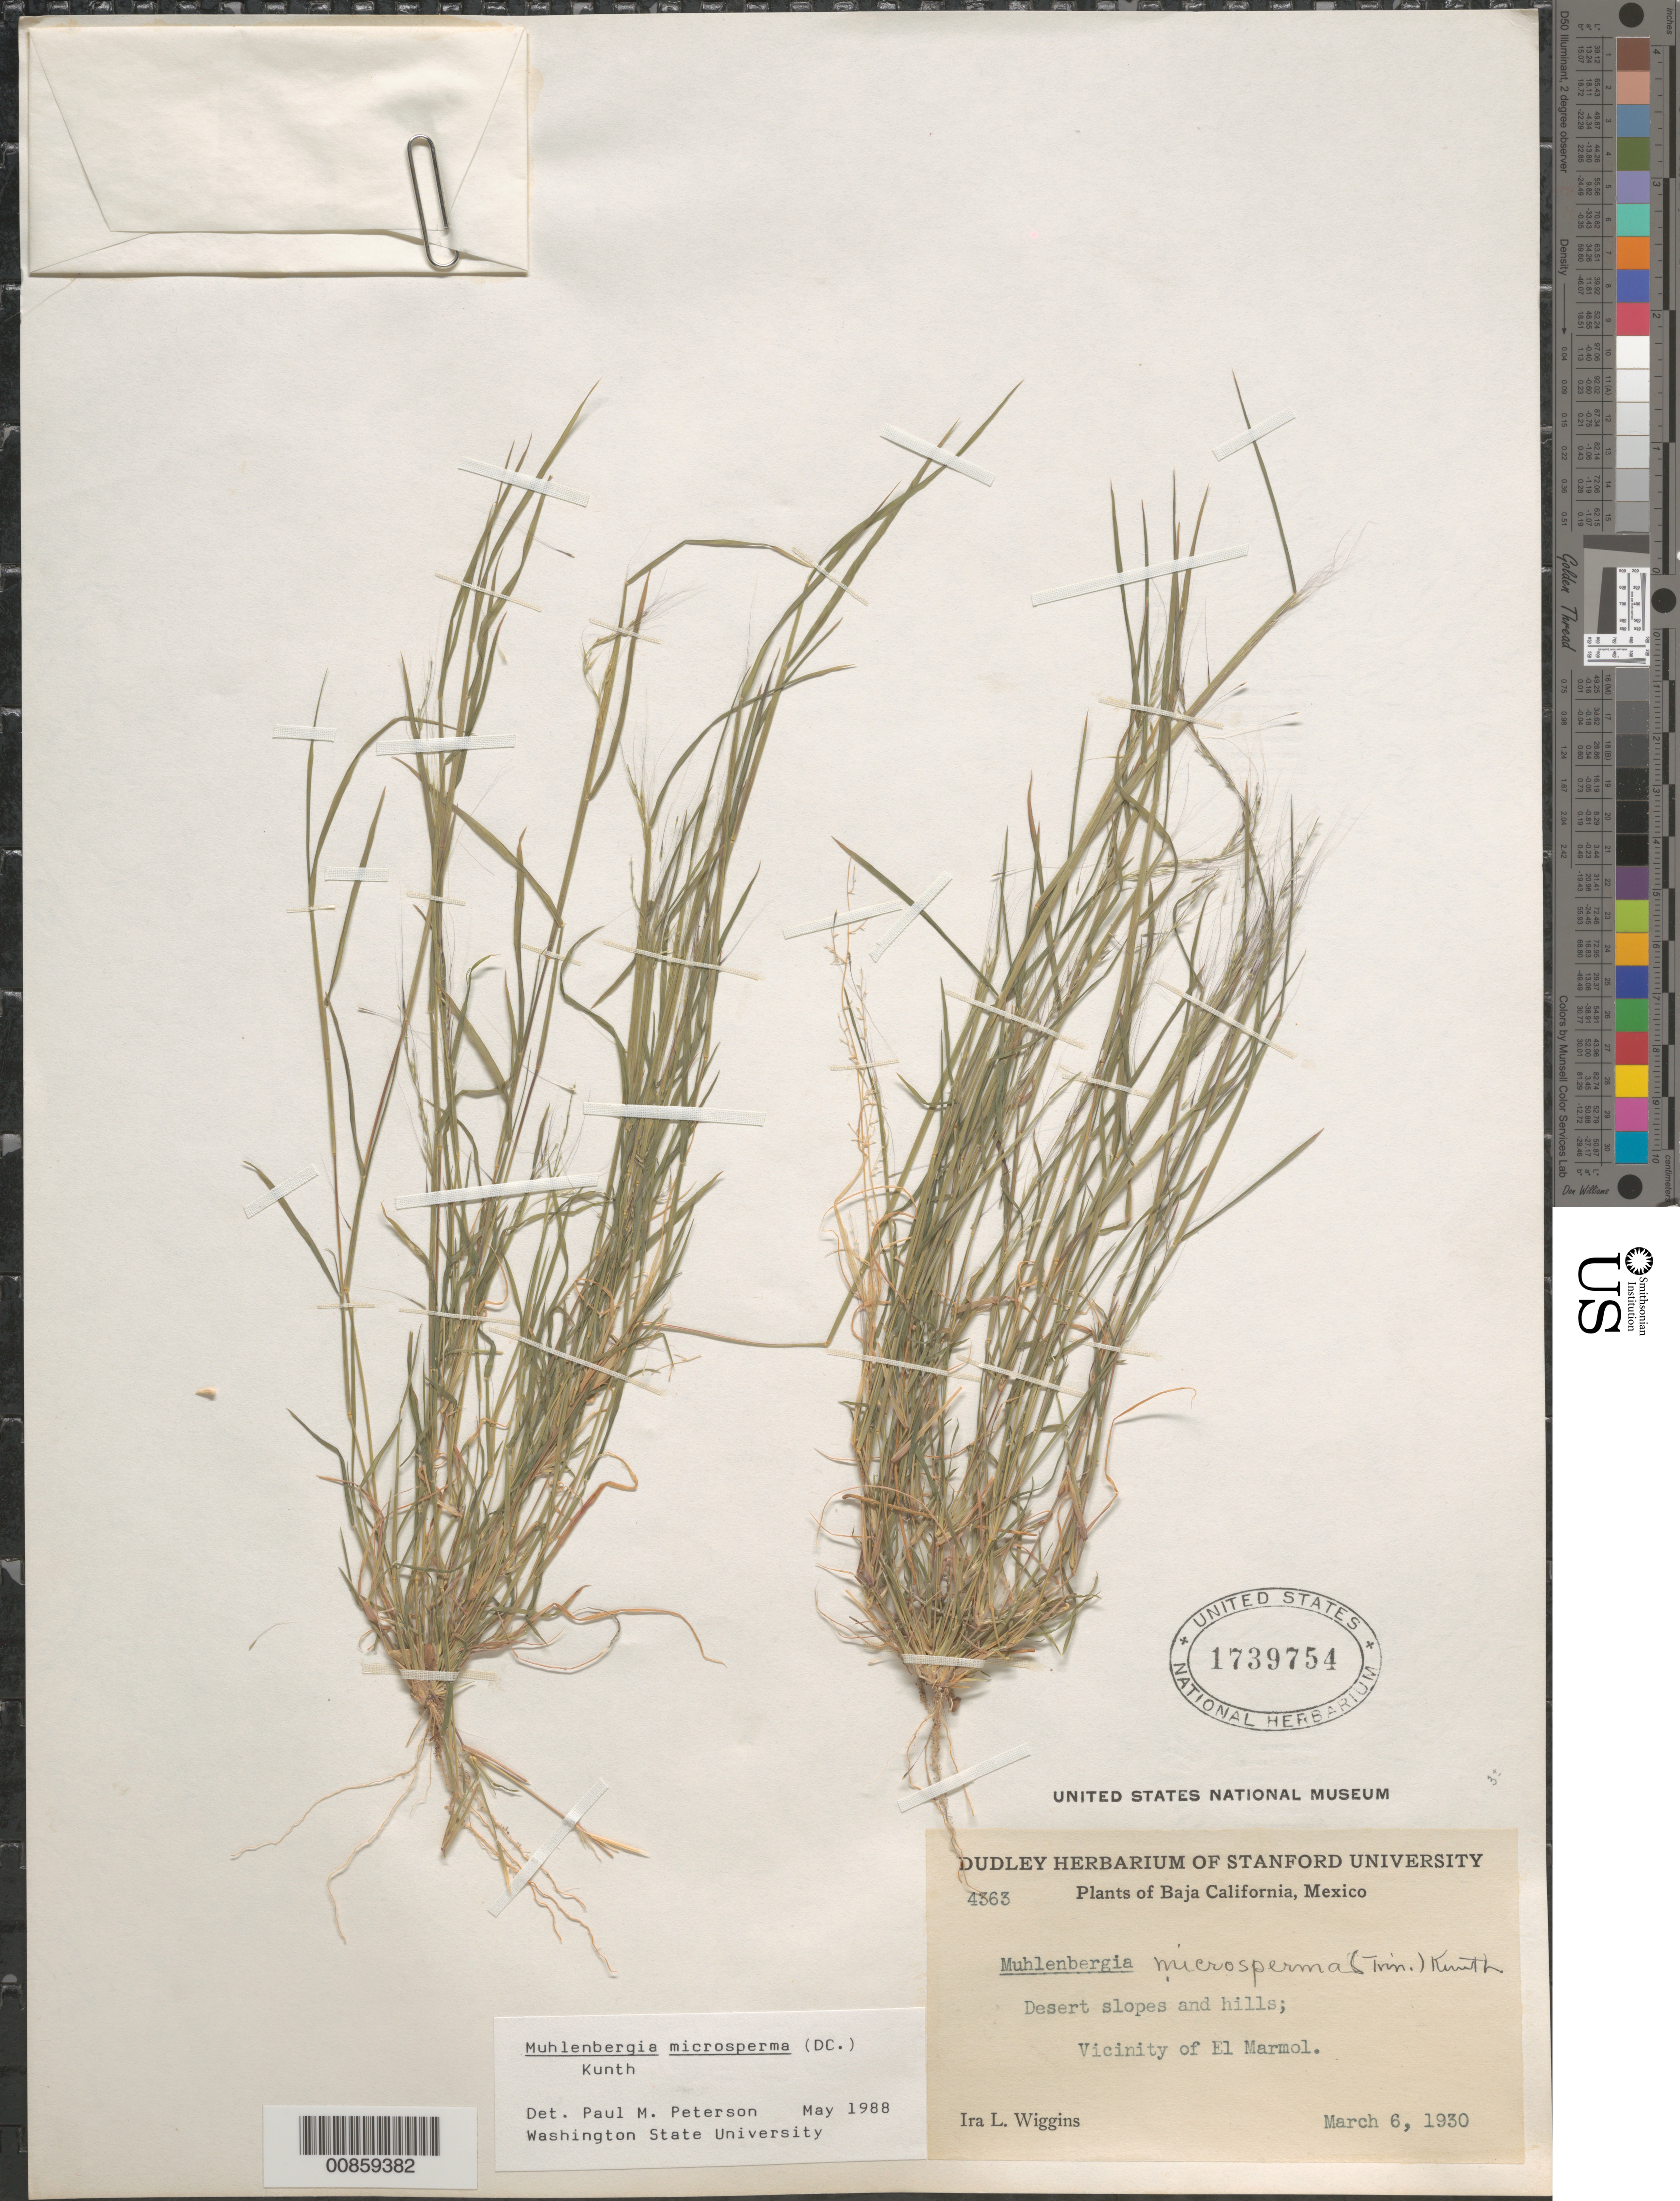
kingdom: Plantae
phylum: Tracheophyta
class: Liliopsida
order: Poales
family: Poaceae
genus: Muhlenbergia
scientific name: Muhlenbergia microsperma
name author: (DC.) Kunth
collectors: I. L. Wiggins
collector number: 4363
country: Mexico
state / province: Jalisco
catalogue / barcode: US 1739754